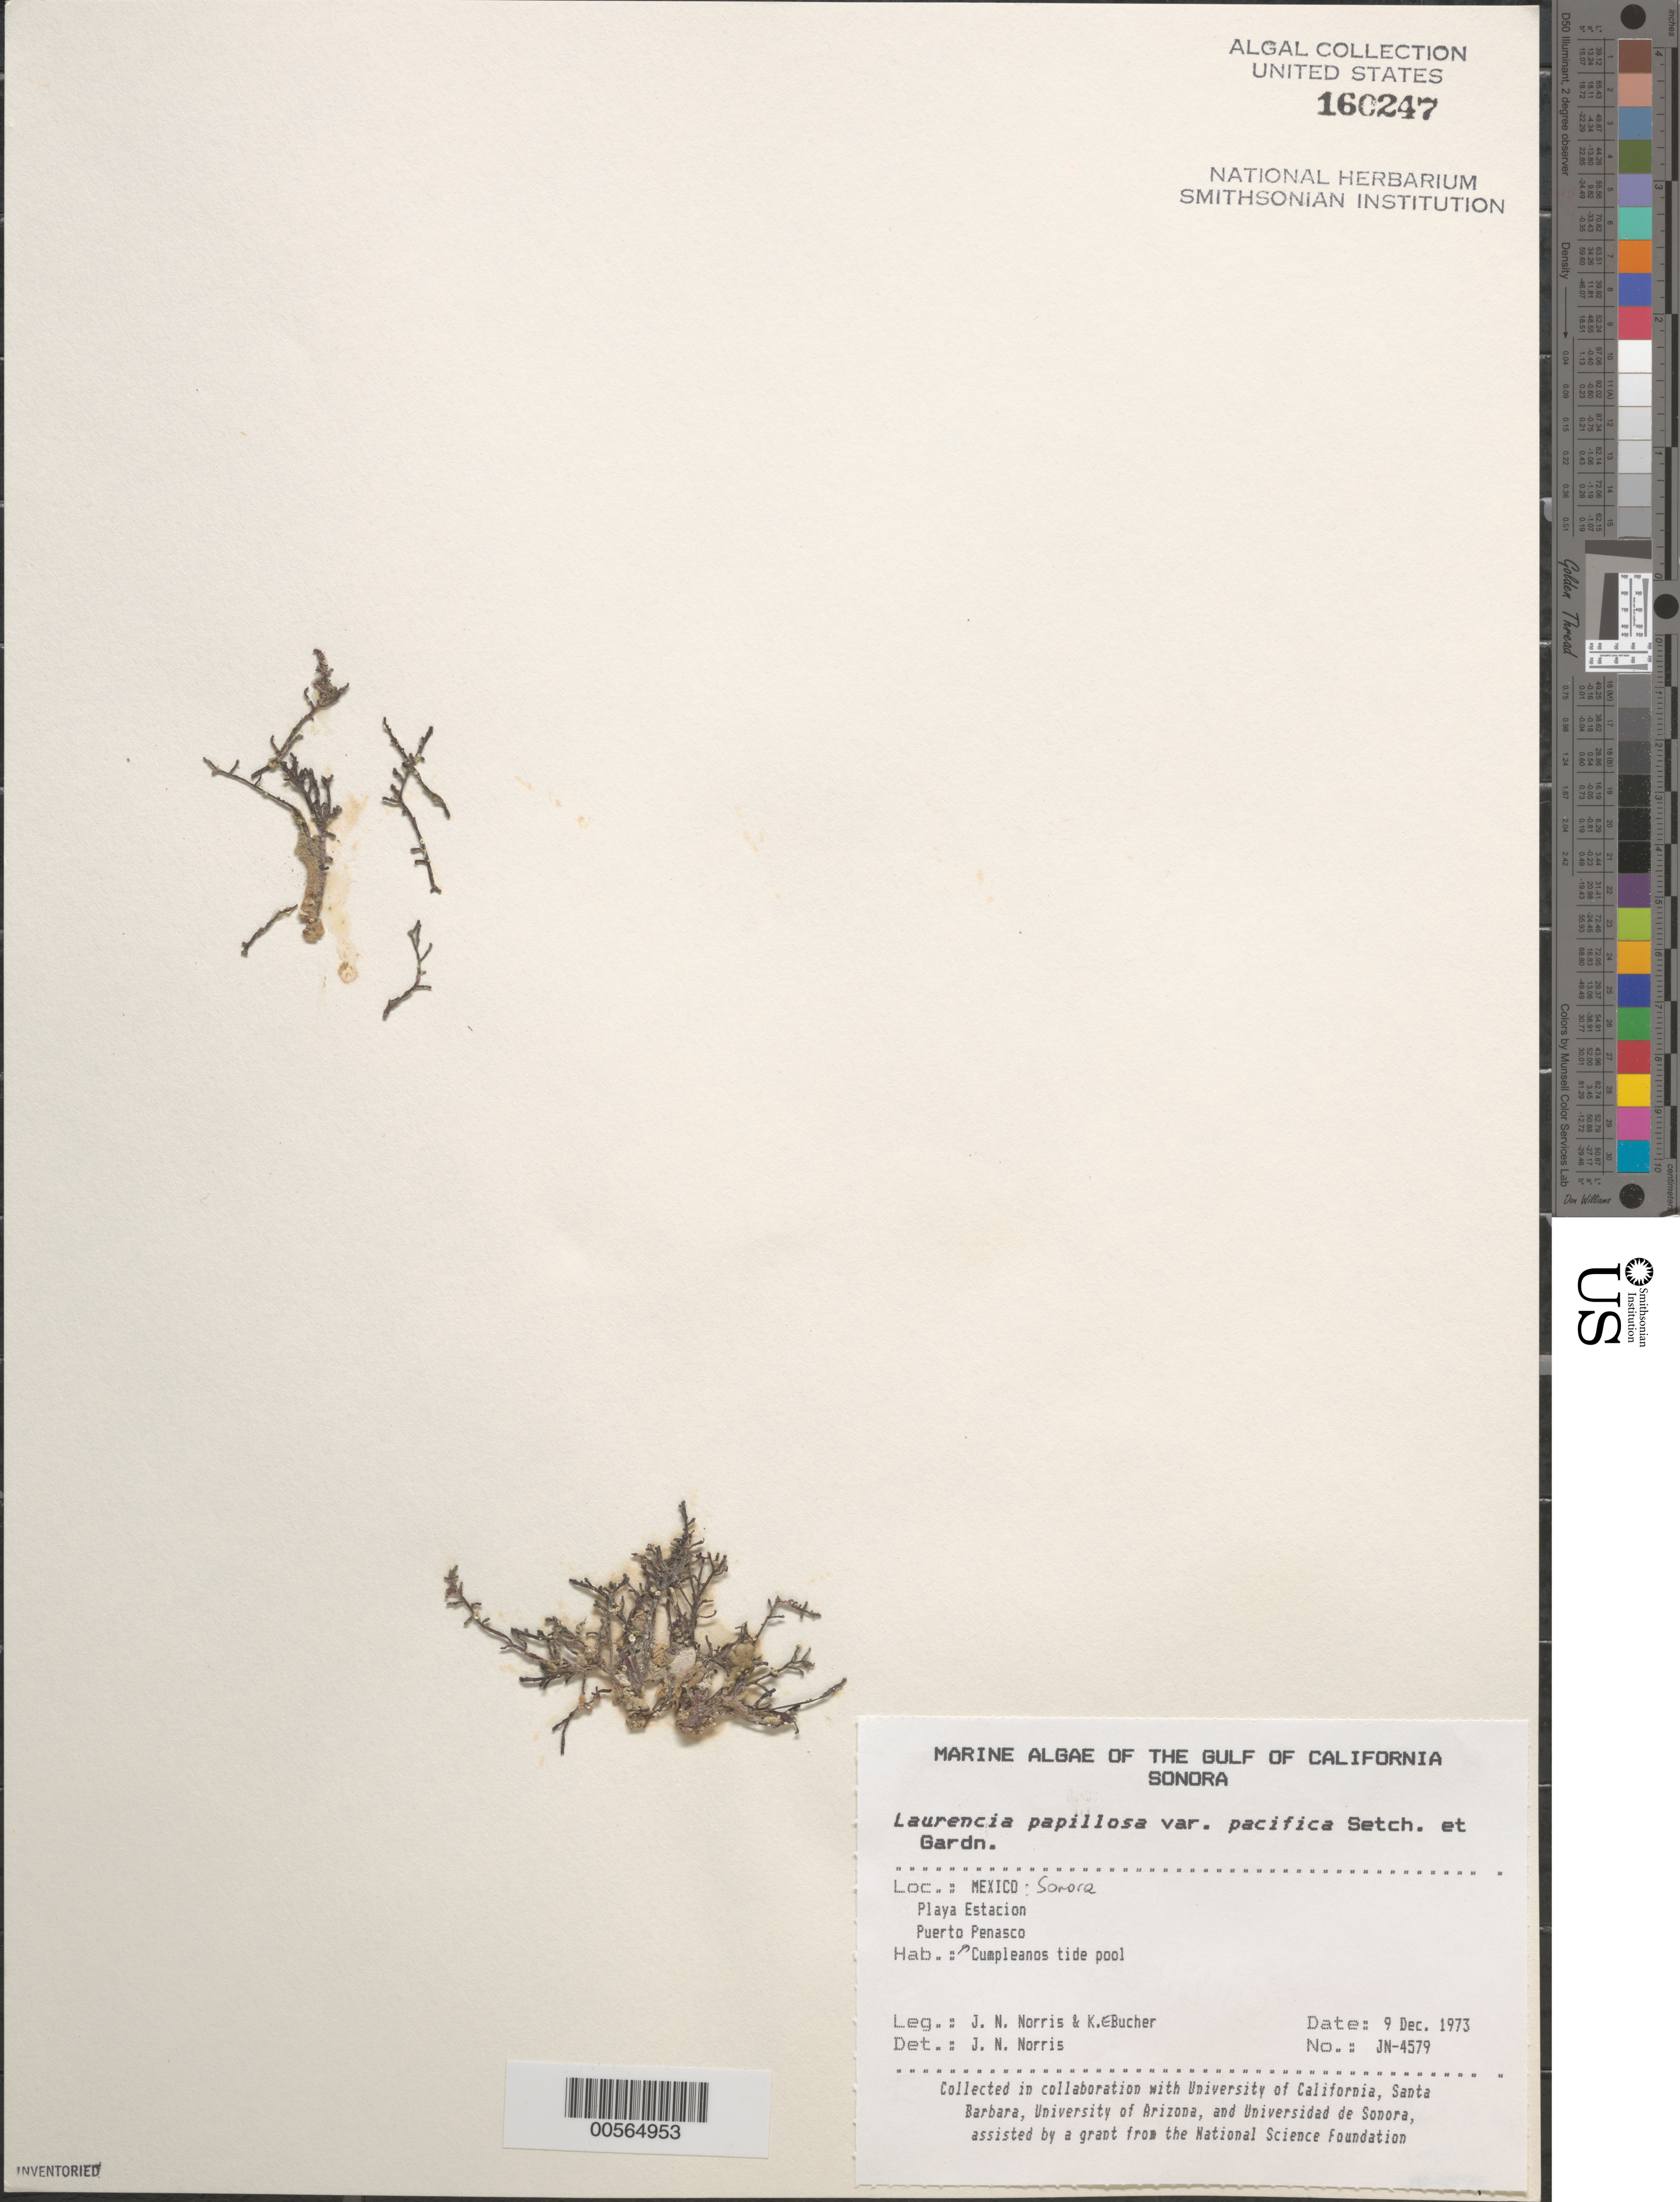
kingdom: Plantae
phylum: Rhodophyta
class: Florideophyceae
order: Ceramiales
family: Rhodomelaceae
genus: Palisada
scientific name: Palisada perforata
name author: (Bory) K.W. Nam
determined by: Algae name updating Project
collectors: J. N. Norris & K. E. Bucher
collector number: JN-4579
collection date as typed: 09 Dec 1973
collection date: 1973-12-09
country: Mexico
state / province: Sonora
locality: Playa Estacion, Puerto Penasco, Cumpleanos tide pool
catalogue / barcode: US 160247